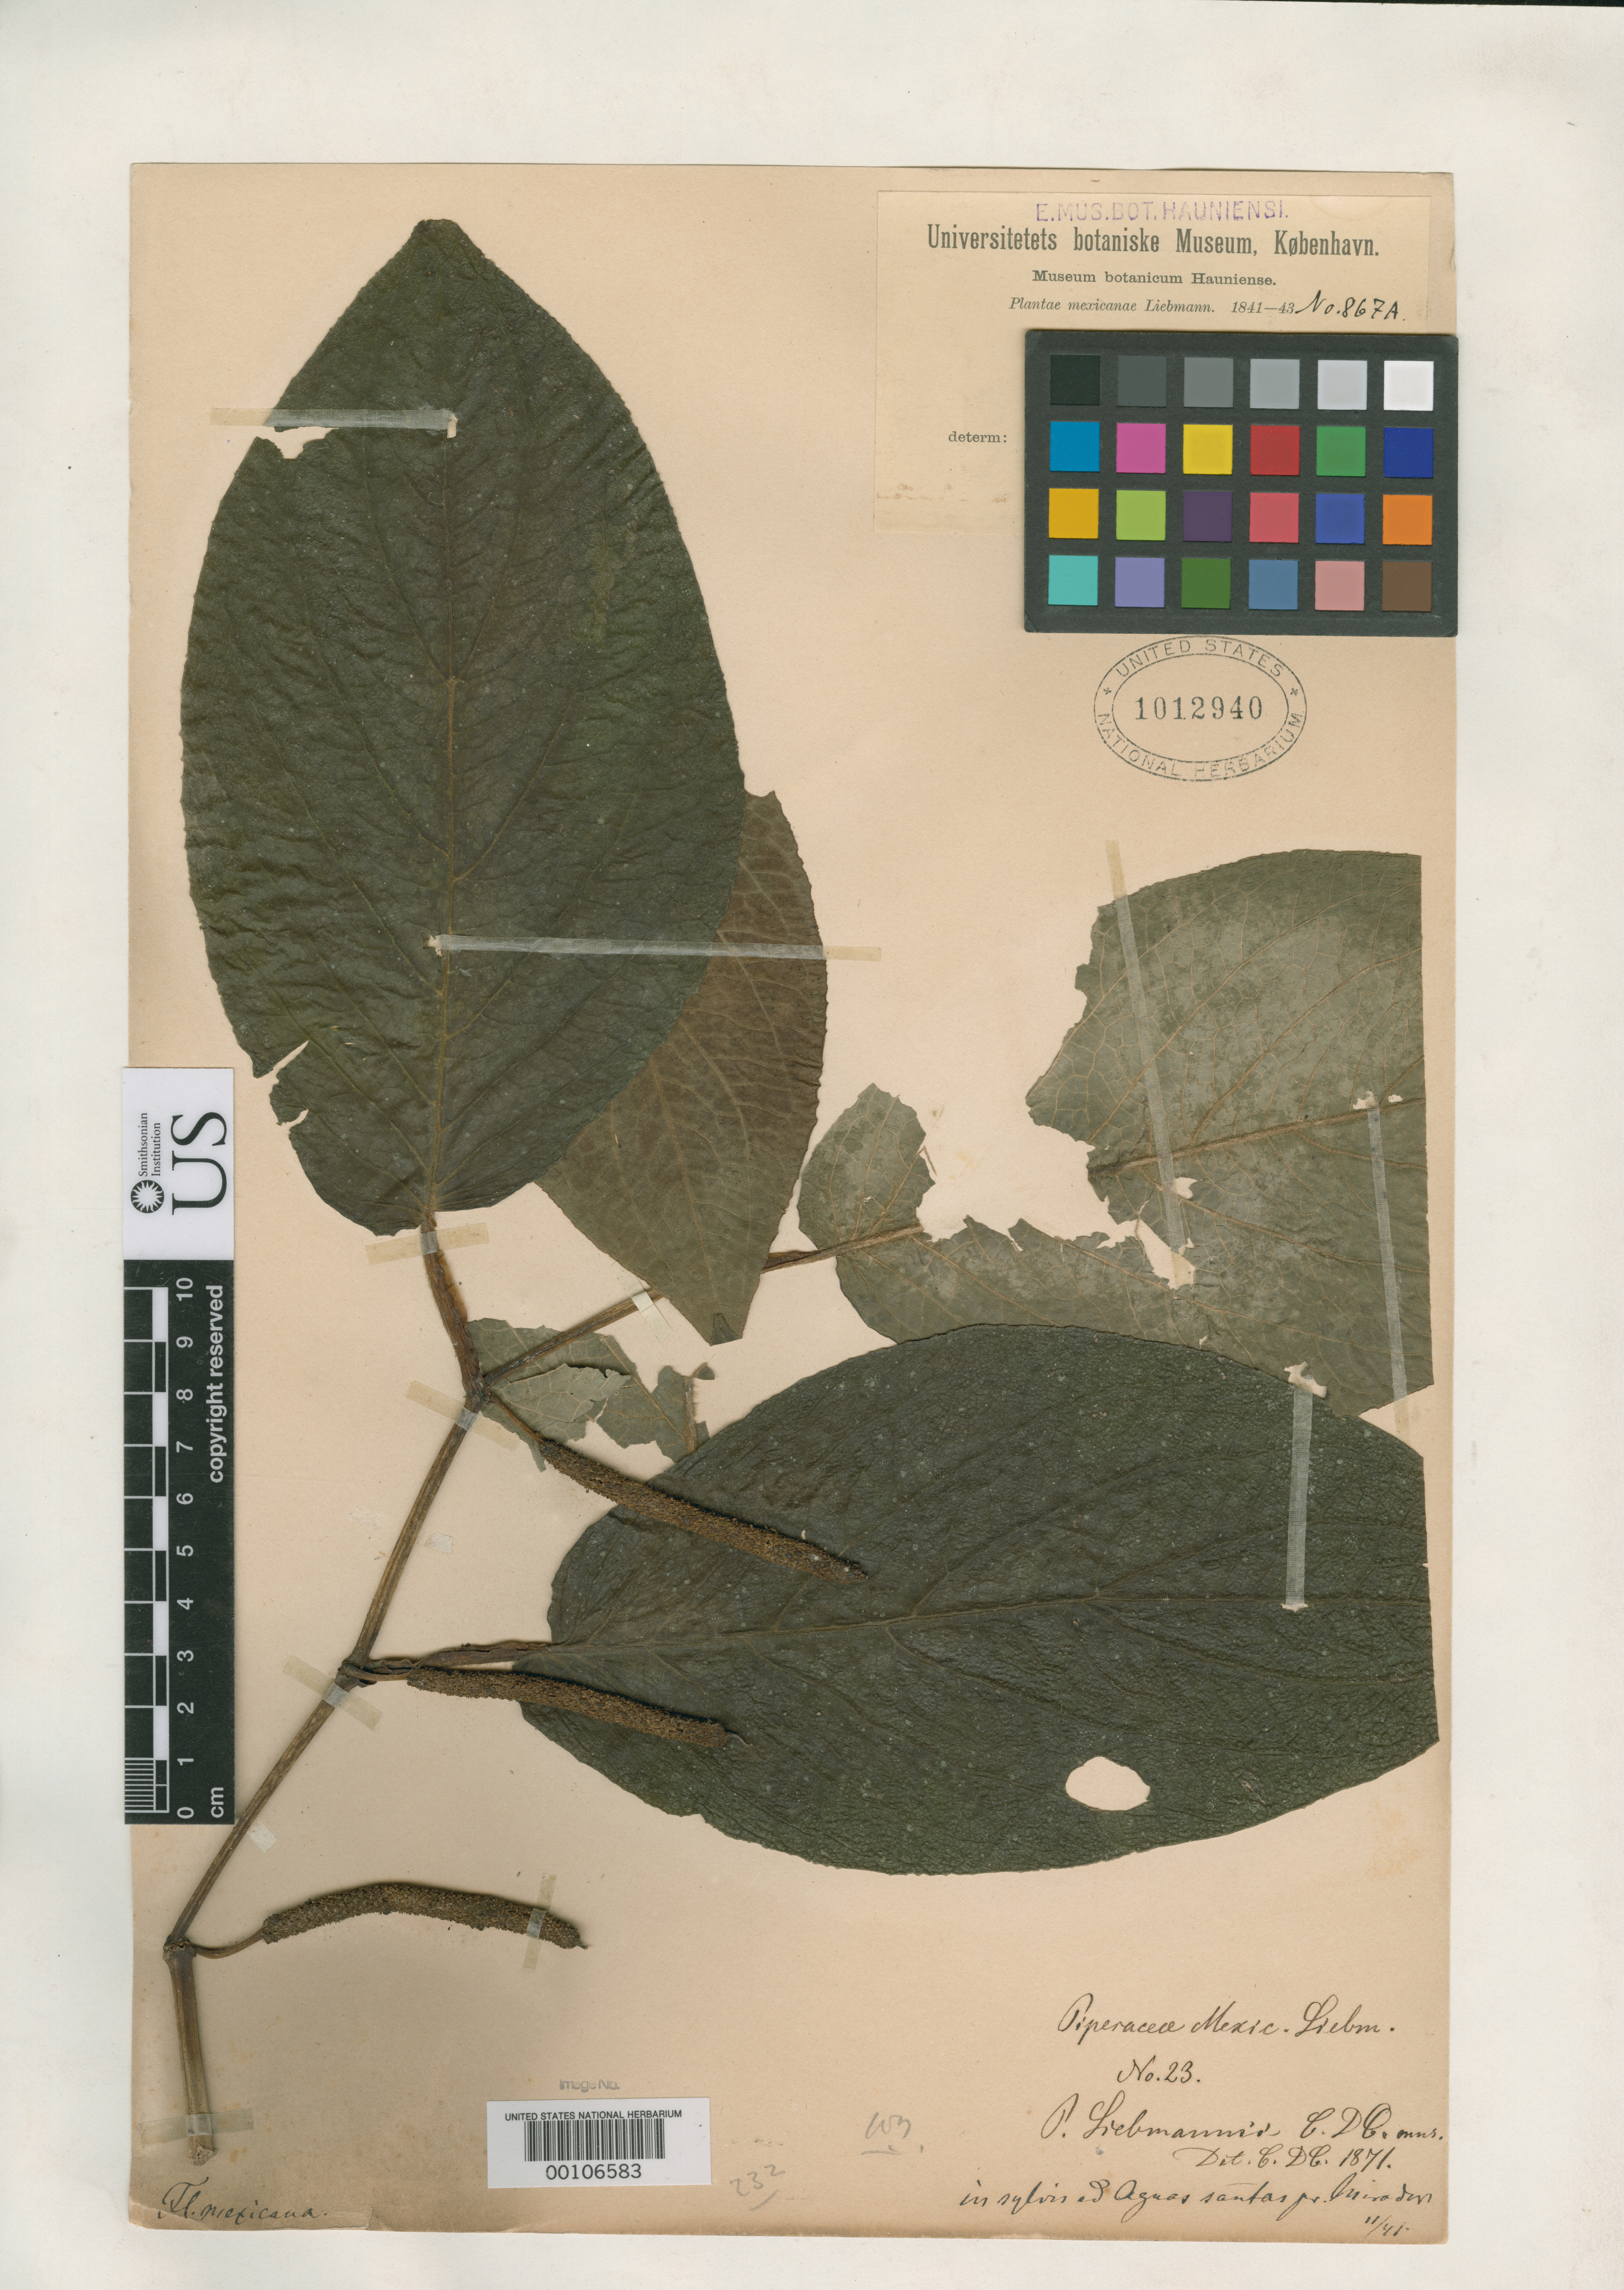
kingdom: Plantae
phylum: Tracheophyta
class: Magnoliopsida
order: Piperales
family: Piperaceae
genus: Piper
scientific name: Piper liebmannii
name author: C. DC.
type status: Syntype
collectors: F. M. Liebmann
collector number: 23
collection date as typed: Nov 1841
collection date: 1841-11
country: Mexico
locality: In silvis ad Agnas santas.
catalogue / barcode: US 1012940